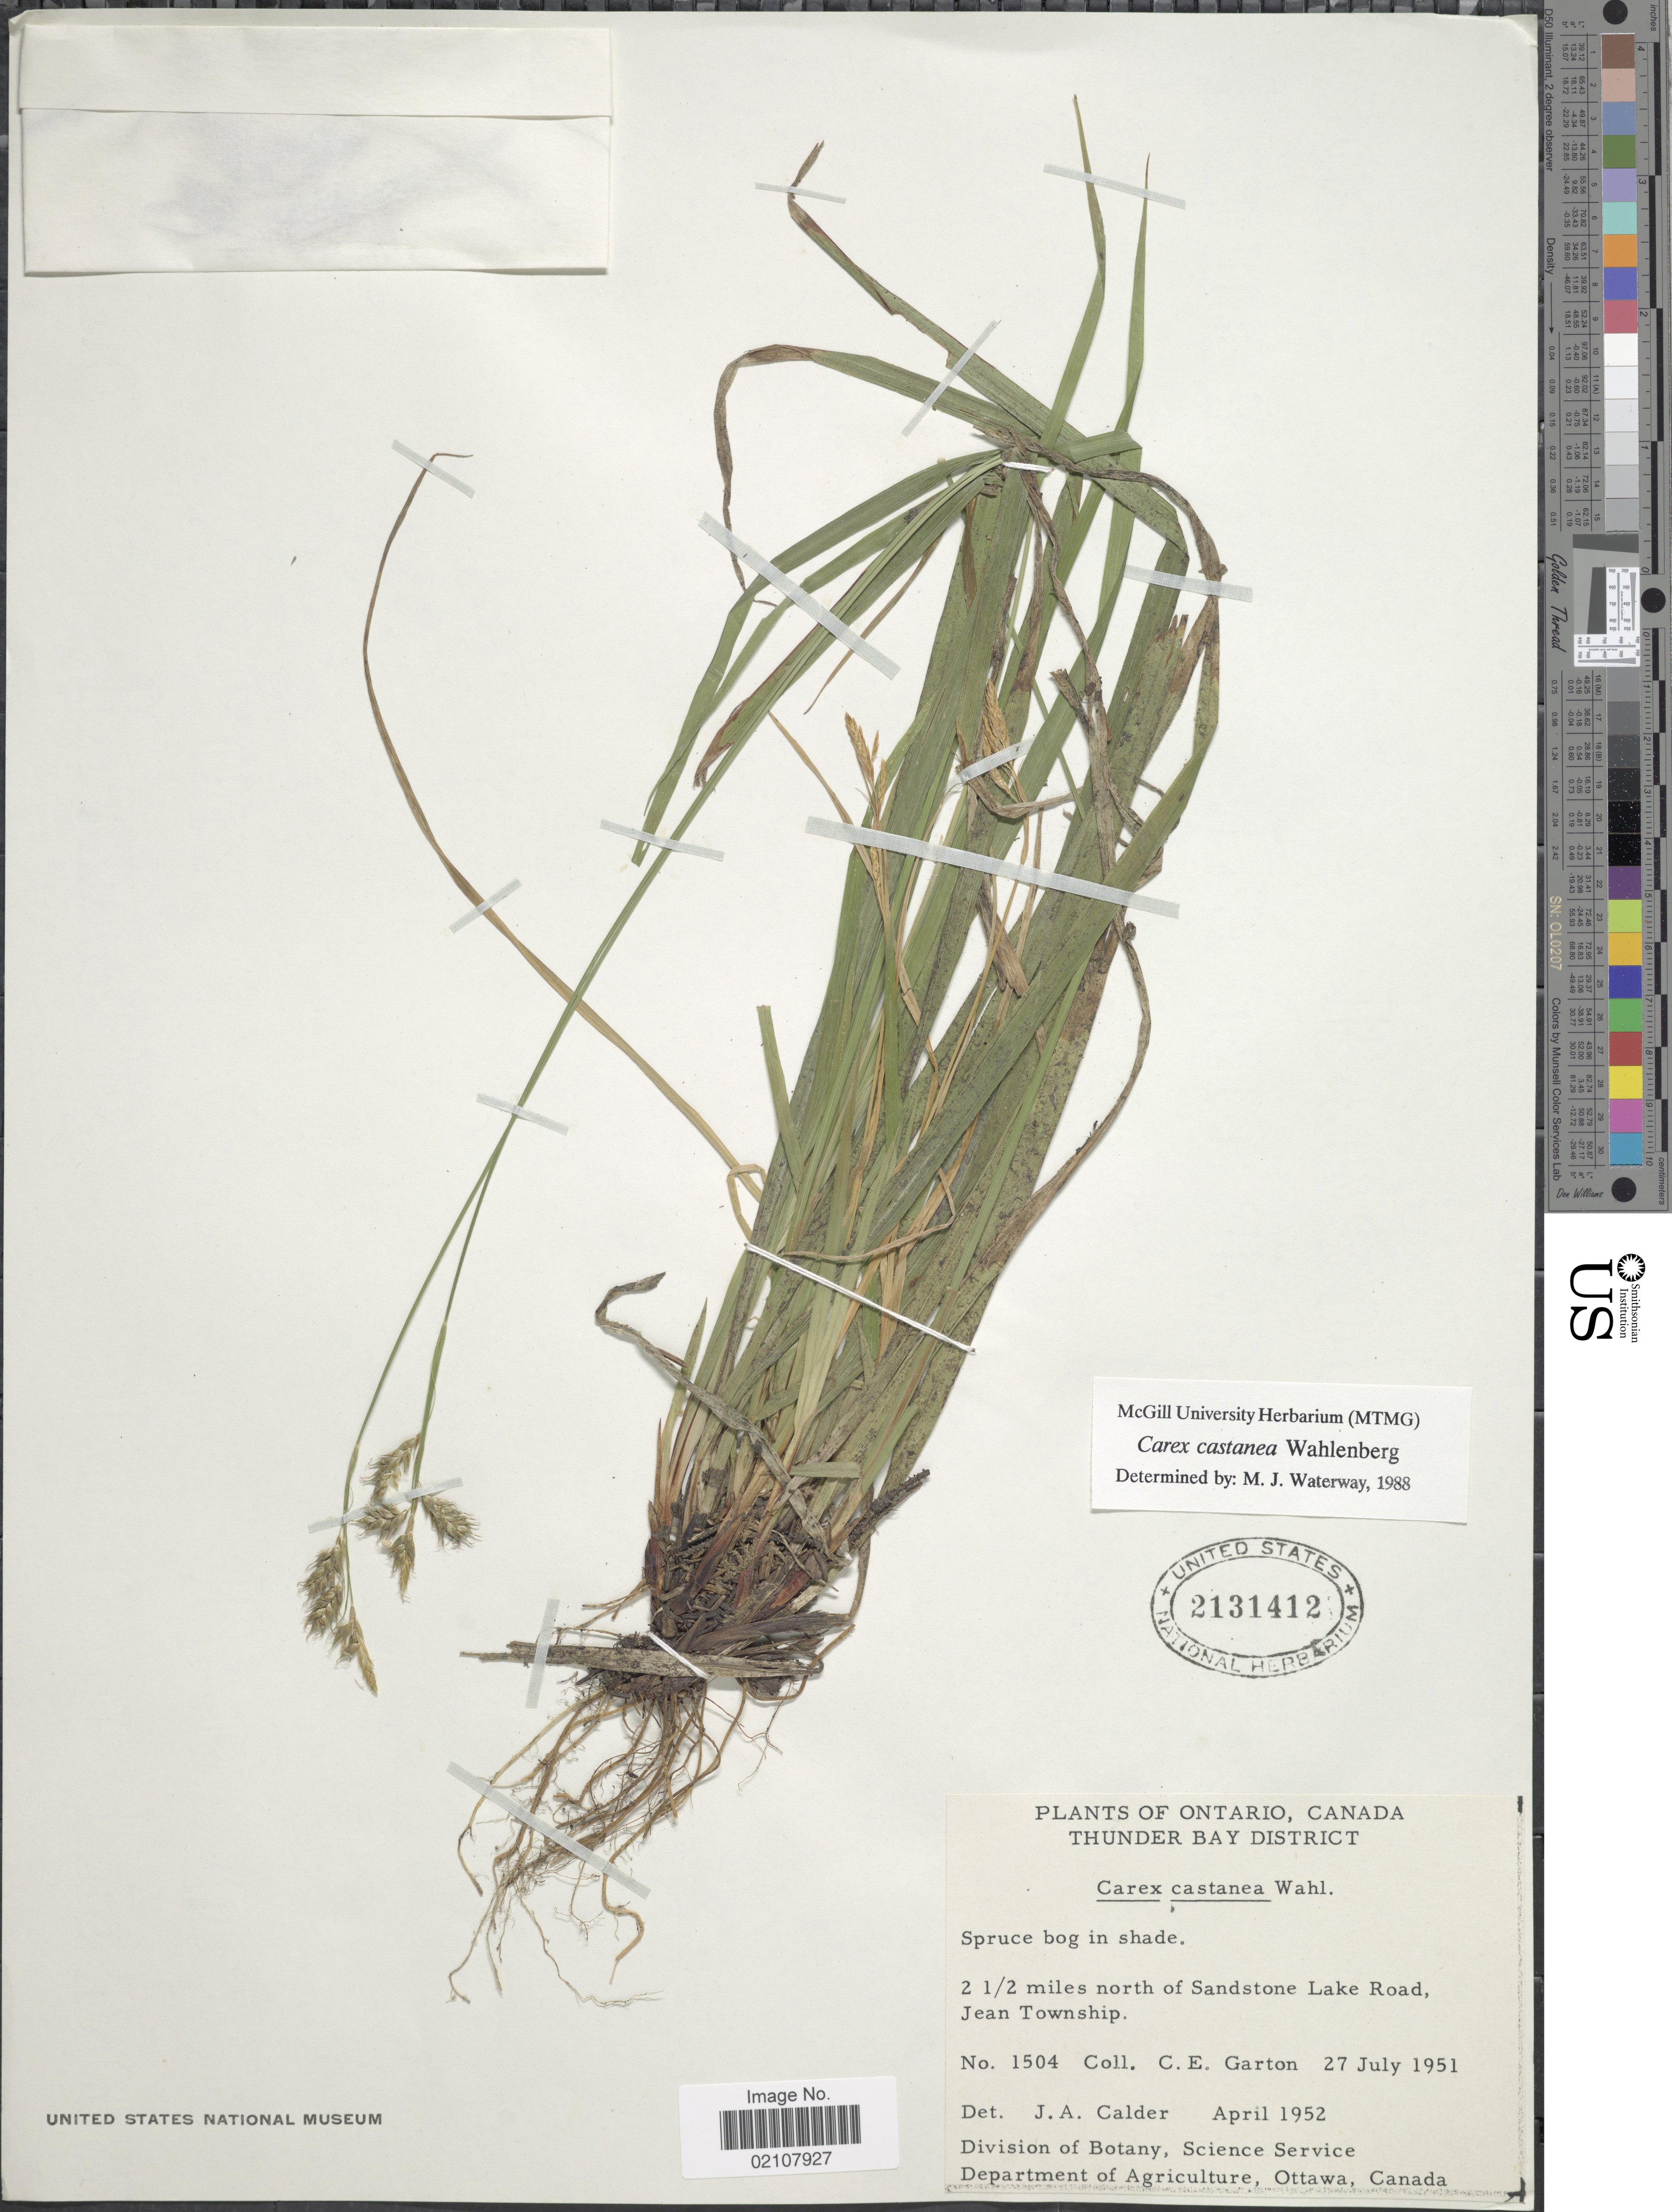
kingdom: Plantae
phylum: Tracheophyta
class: Liliopsida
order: Poales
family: Cyperaceae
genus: Carex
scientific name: Carex castanea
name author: Wahlenb.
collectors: C. E. Garton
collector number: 1504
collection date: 1951-07-27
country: Canada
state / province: Ontario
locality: Thunder Bay District, 2½ miles north of Sandstone Lake Road, Jean Township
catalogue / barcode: US 2131412